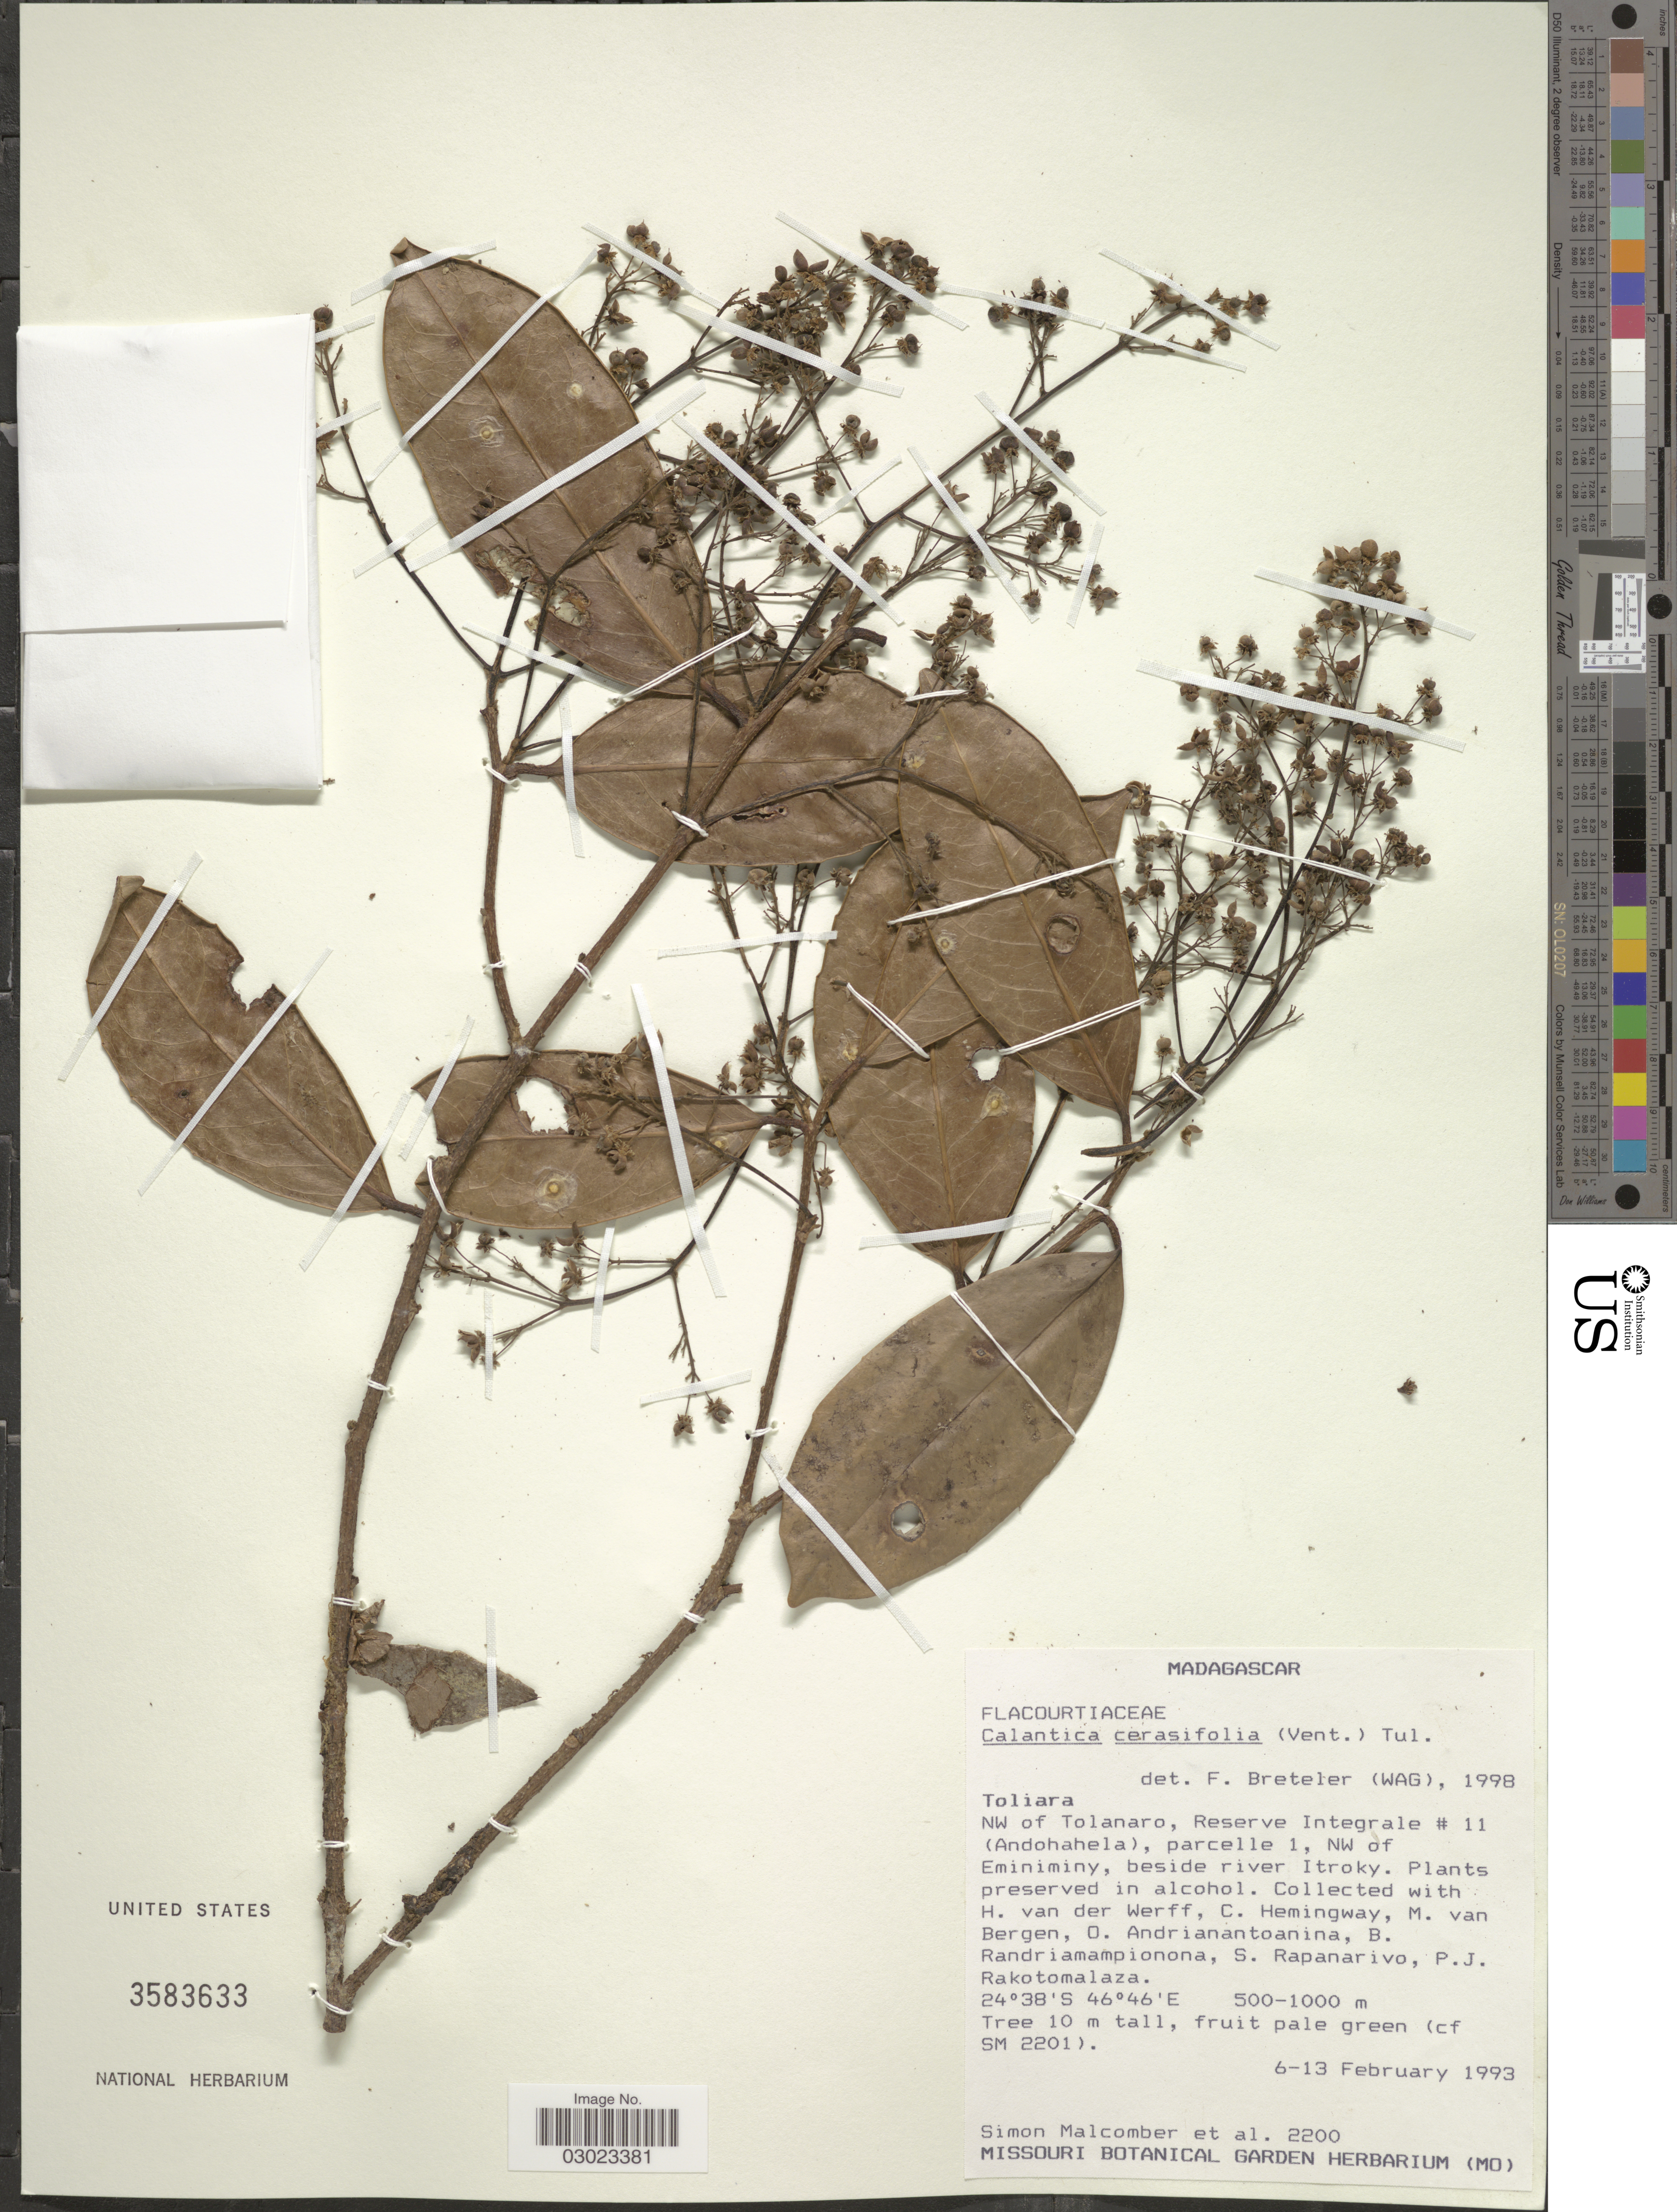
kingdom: Plantae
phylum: Tracheophyta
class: Magnoliopsida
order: Malpighiales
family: Salicaceae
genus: Calantica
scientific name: Calantica cerasifolia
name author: (Vent.) Tul.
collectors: S. T. Malcomber, H. van der Werff, C. Hemingway, M. van Bergen & et al.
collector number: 2200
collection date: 1993-02-06/1993-02-13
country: Madagascar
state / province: Anosy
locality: NW of Tolanaro, Reserve Integrale #11 (Andohahela), parcelle 1, NW of Eminiminy, beside river Itroky.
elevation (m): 500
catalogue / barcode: US 3583633